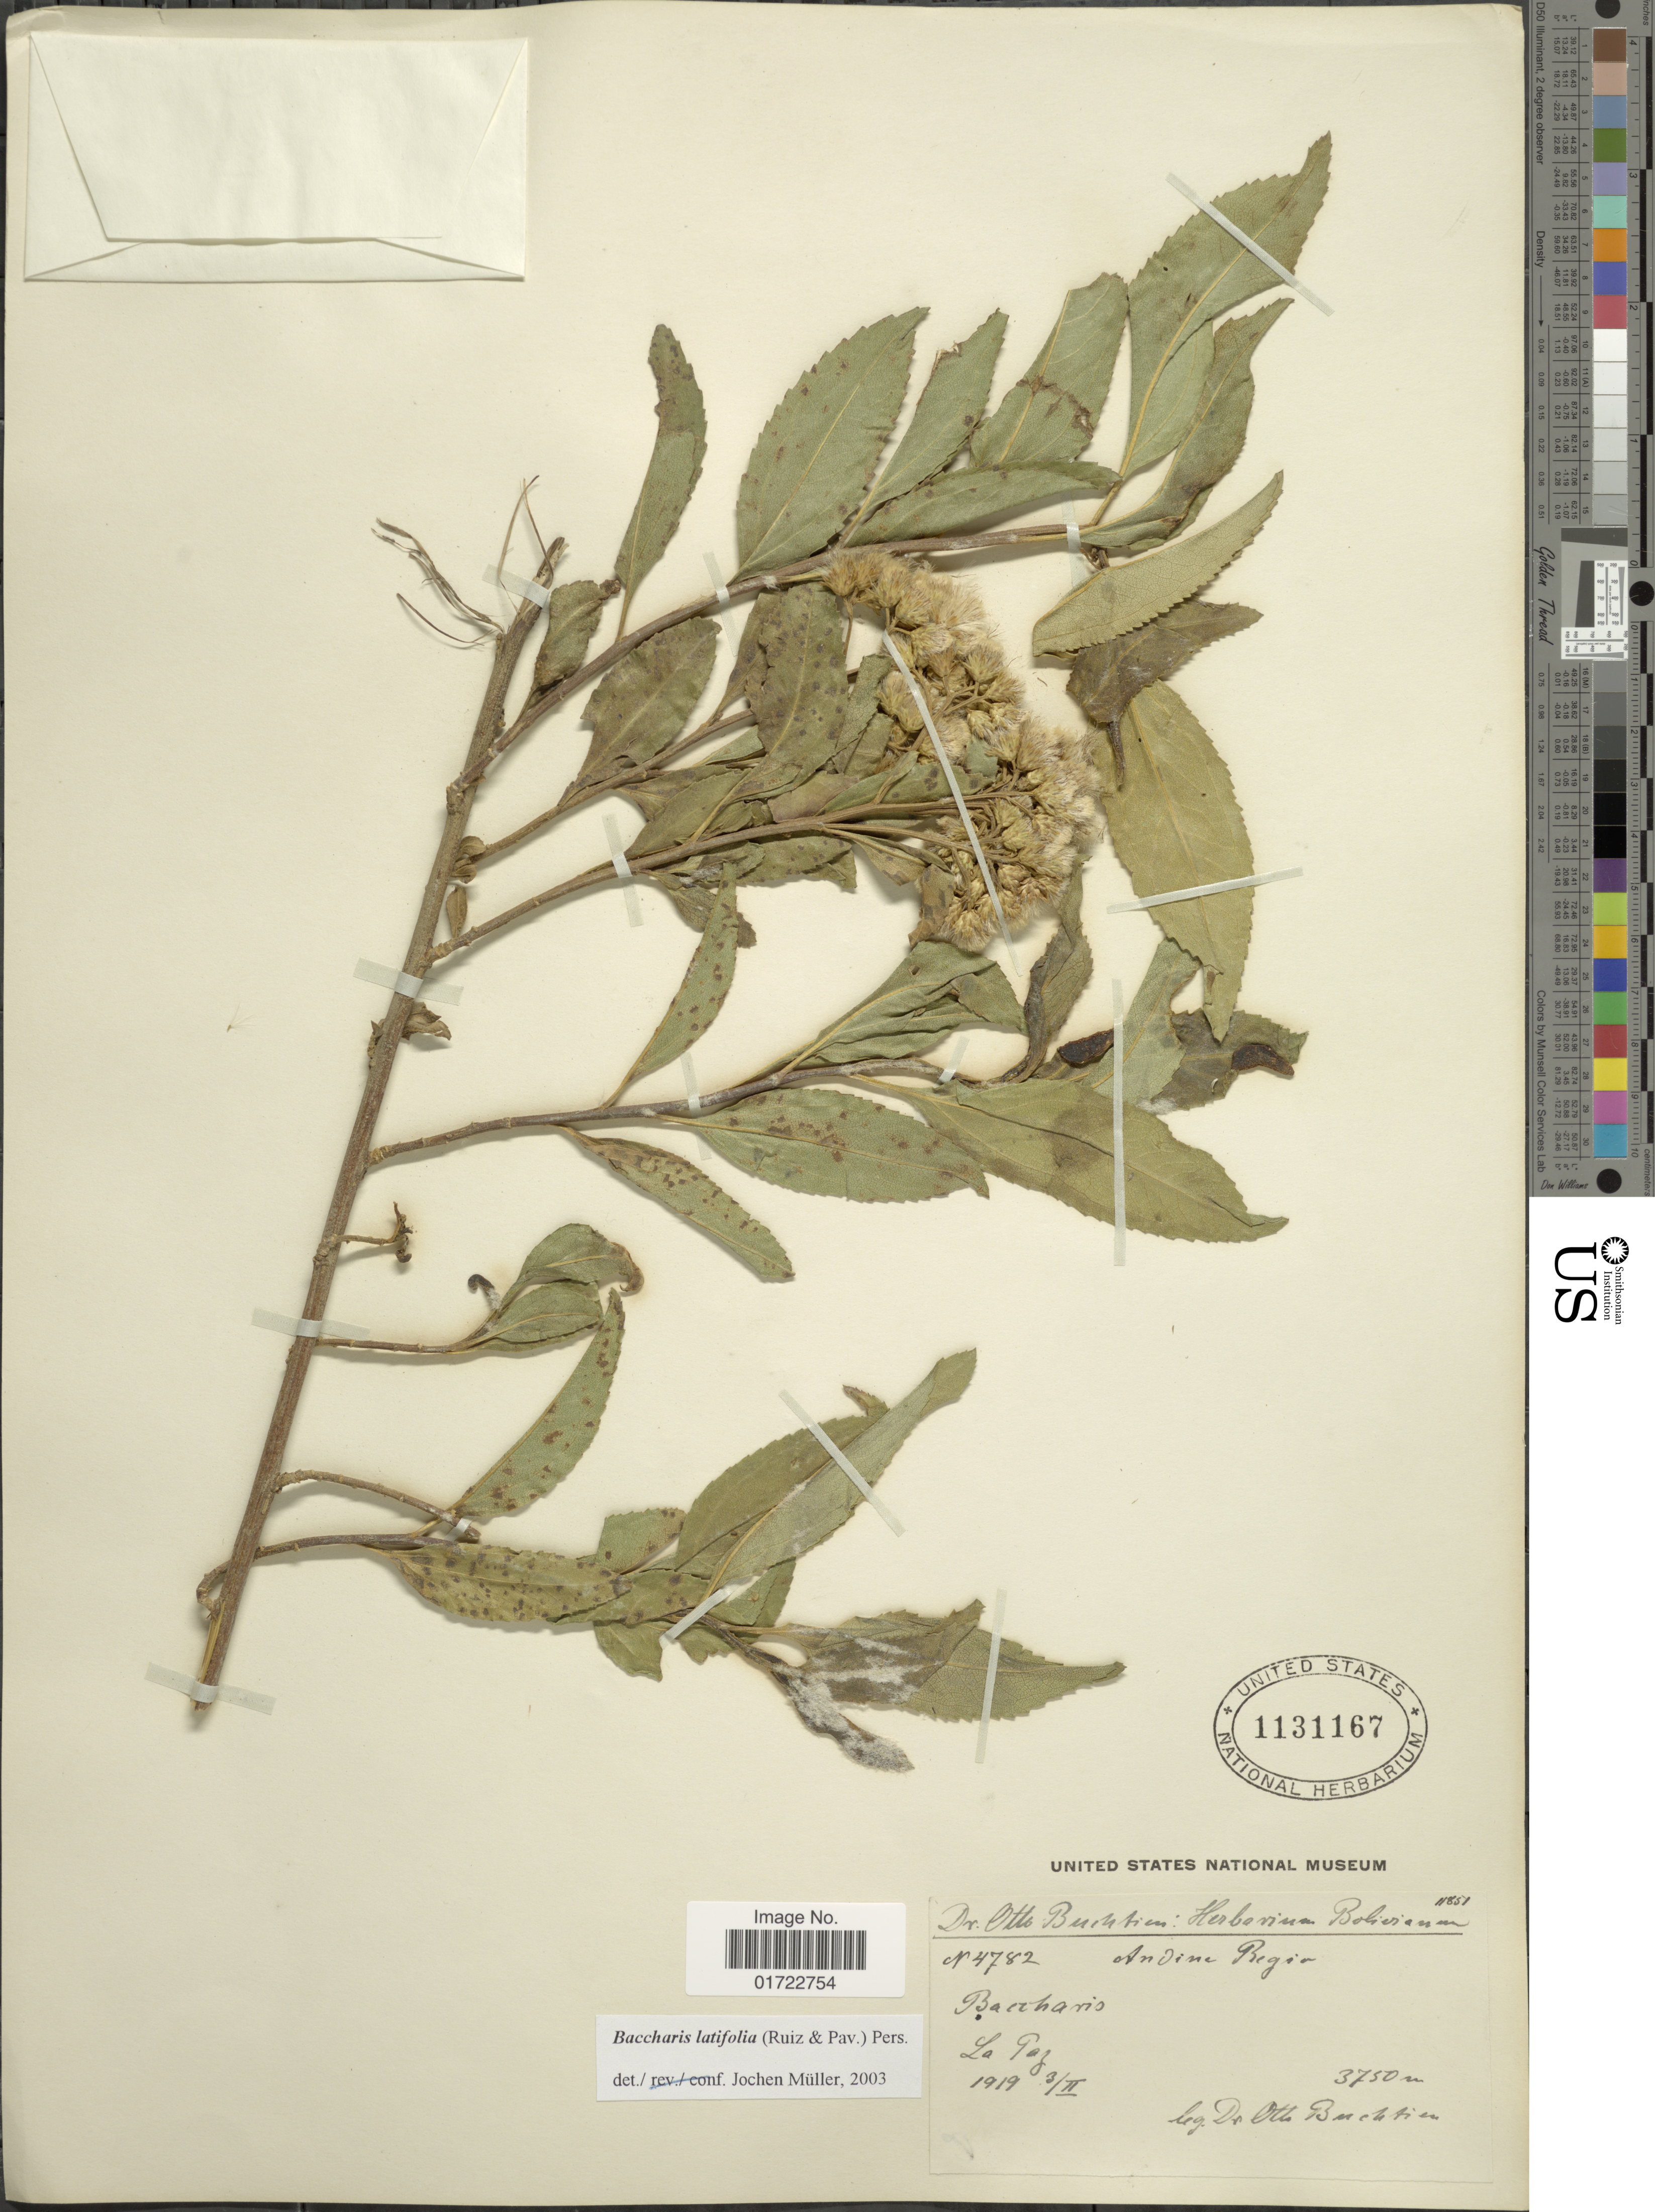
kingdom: Plantae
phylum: Tracheophyta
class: Magnoliopsida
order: Asterales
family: Asteraceae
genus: Baccharis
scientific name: Baccharis latifolia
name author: (Ruiz & Pav.) Pers.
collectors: O. Buchtien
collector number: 11851*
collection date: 1919-02-03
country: Bolivia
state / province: La Paz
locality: La Paz.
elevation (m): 3750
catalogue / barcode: US 1131167